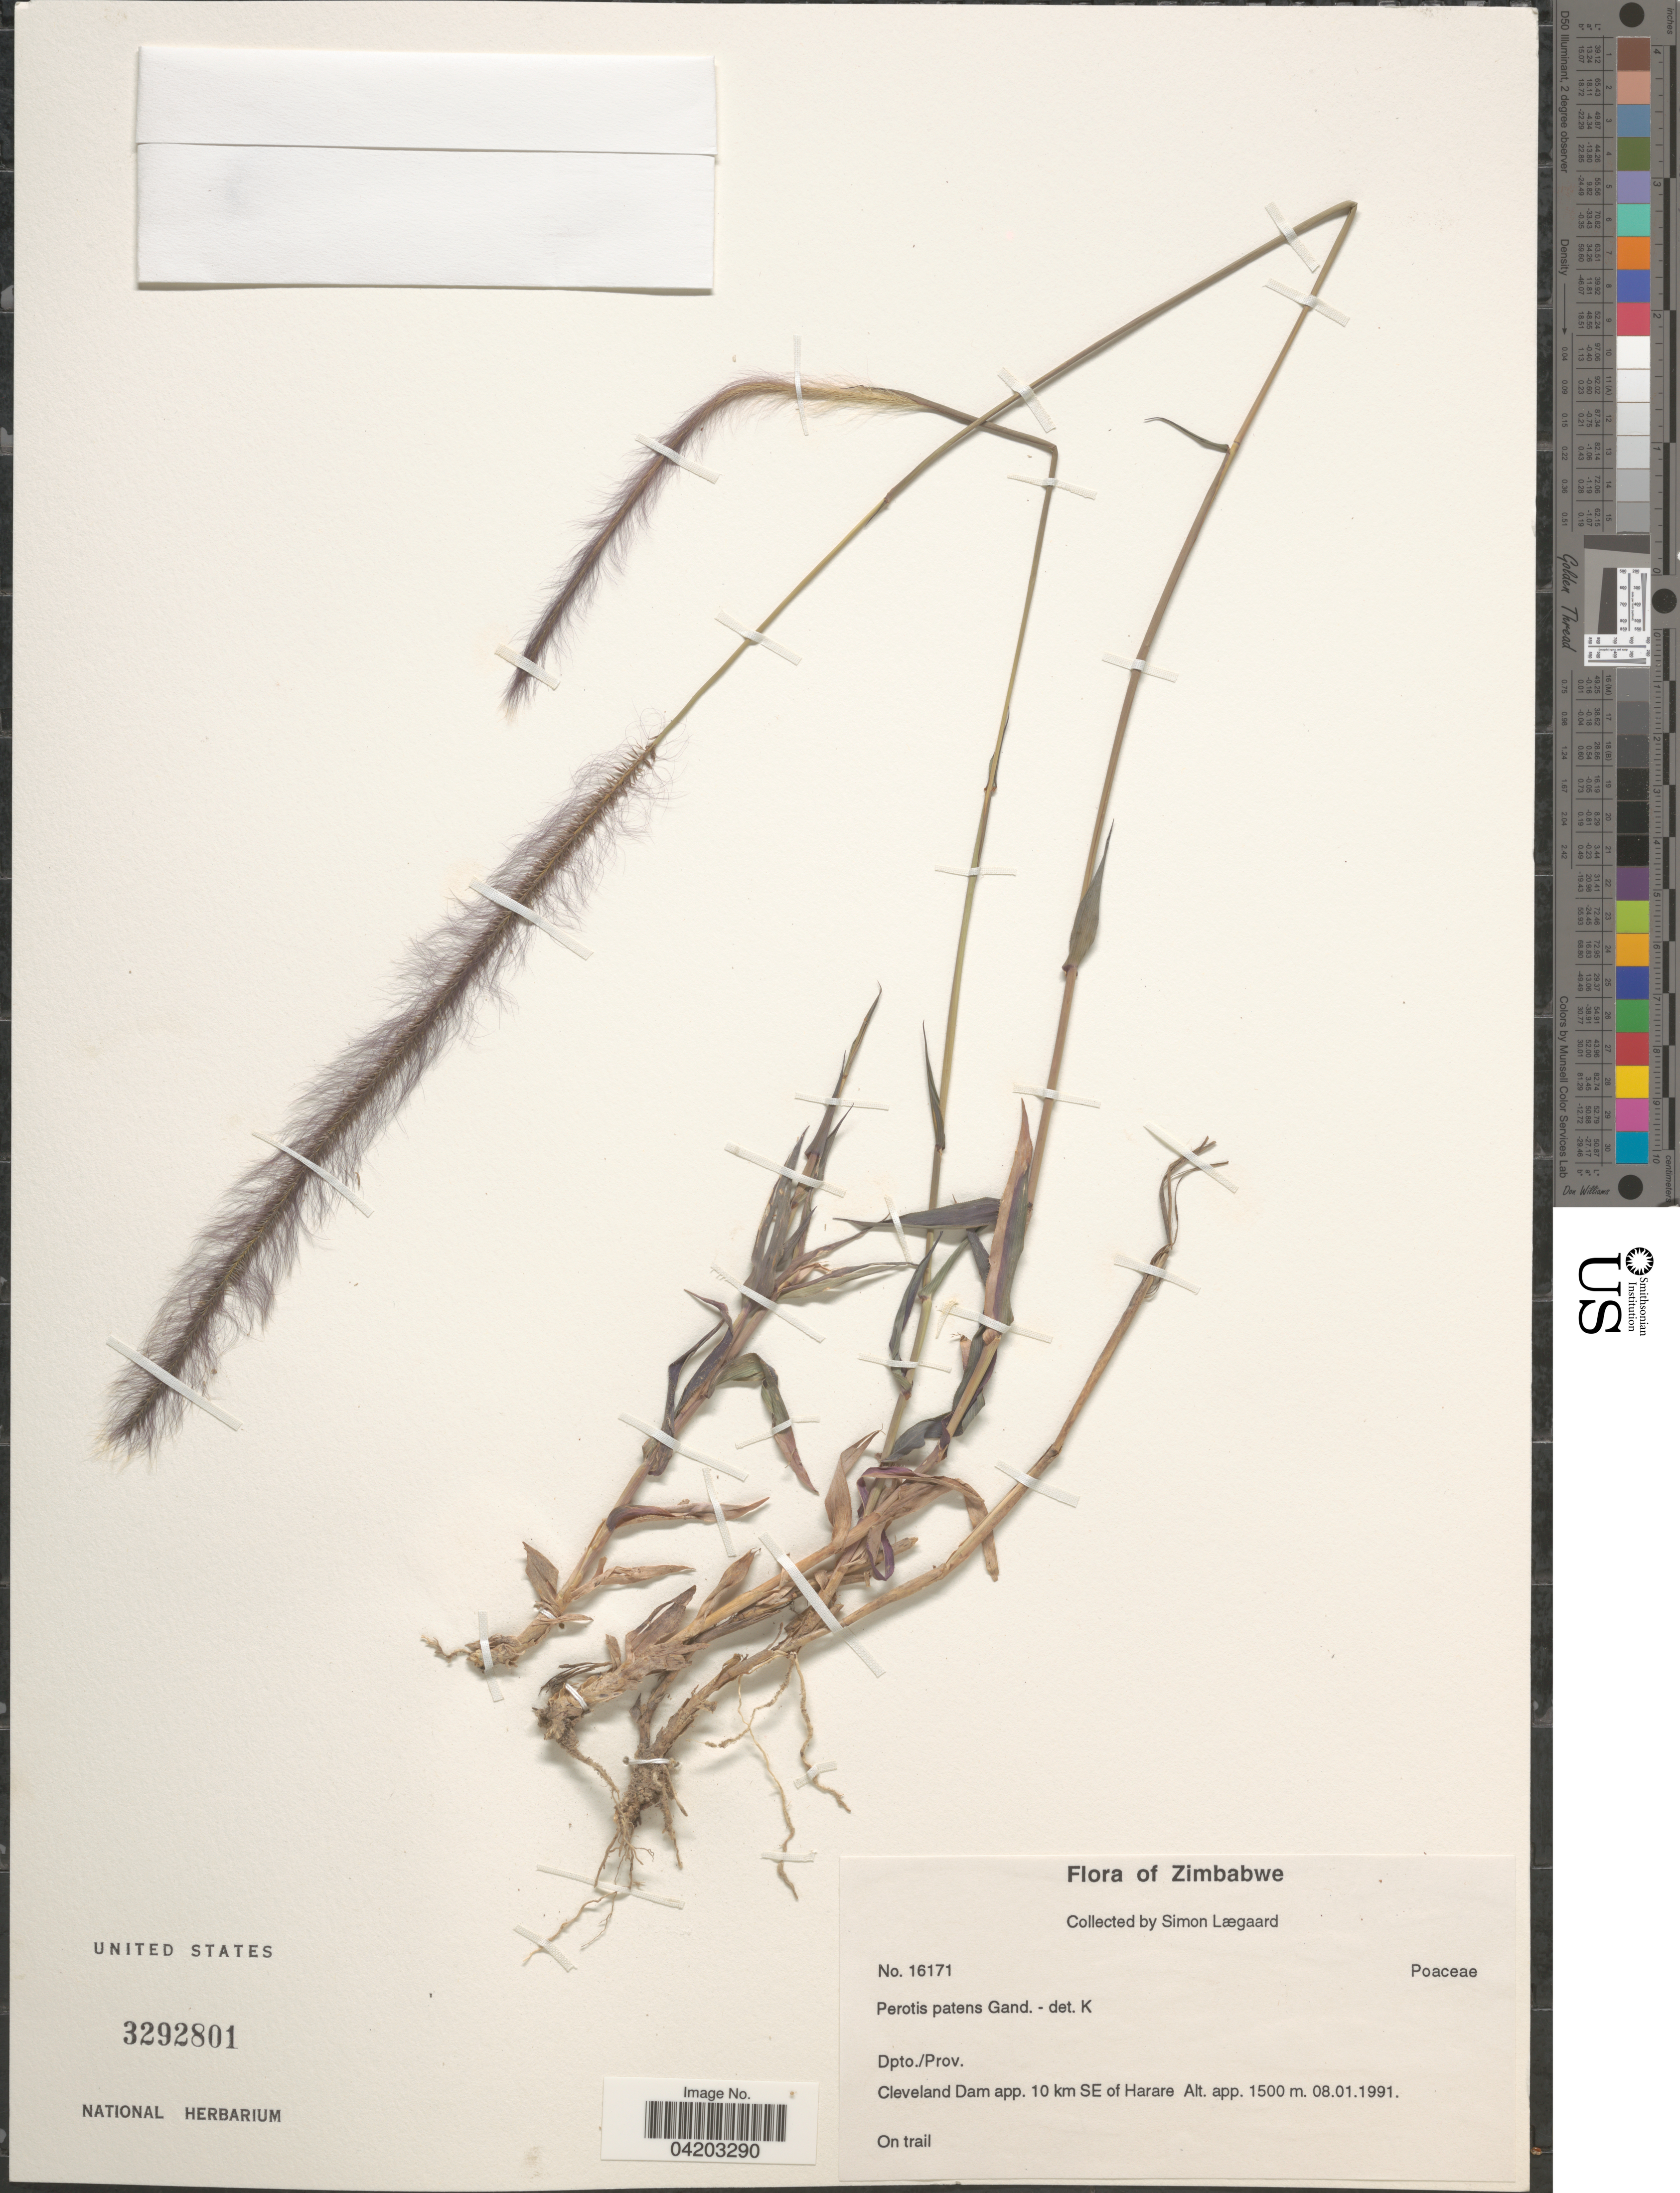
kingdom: Plantae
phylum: Tracheophyta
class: Liliopsida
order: Poales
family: Poaceae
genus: Perotis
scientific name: Perotis patens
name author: Gand.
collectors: S. Lægaard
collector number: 16171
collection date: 1991-01-08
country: Zimbabwe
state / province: Harare (city)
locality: Cleveland Dam app. 10 km SE of Harare.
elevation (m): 1500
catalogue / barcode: US 3292801